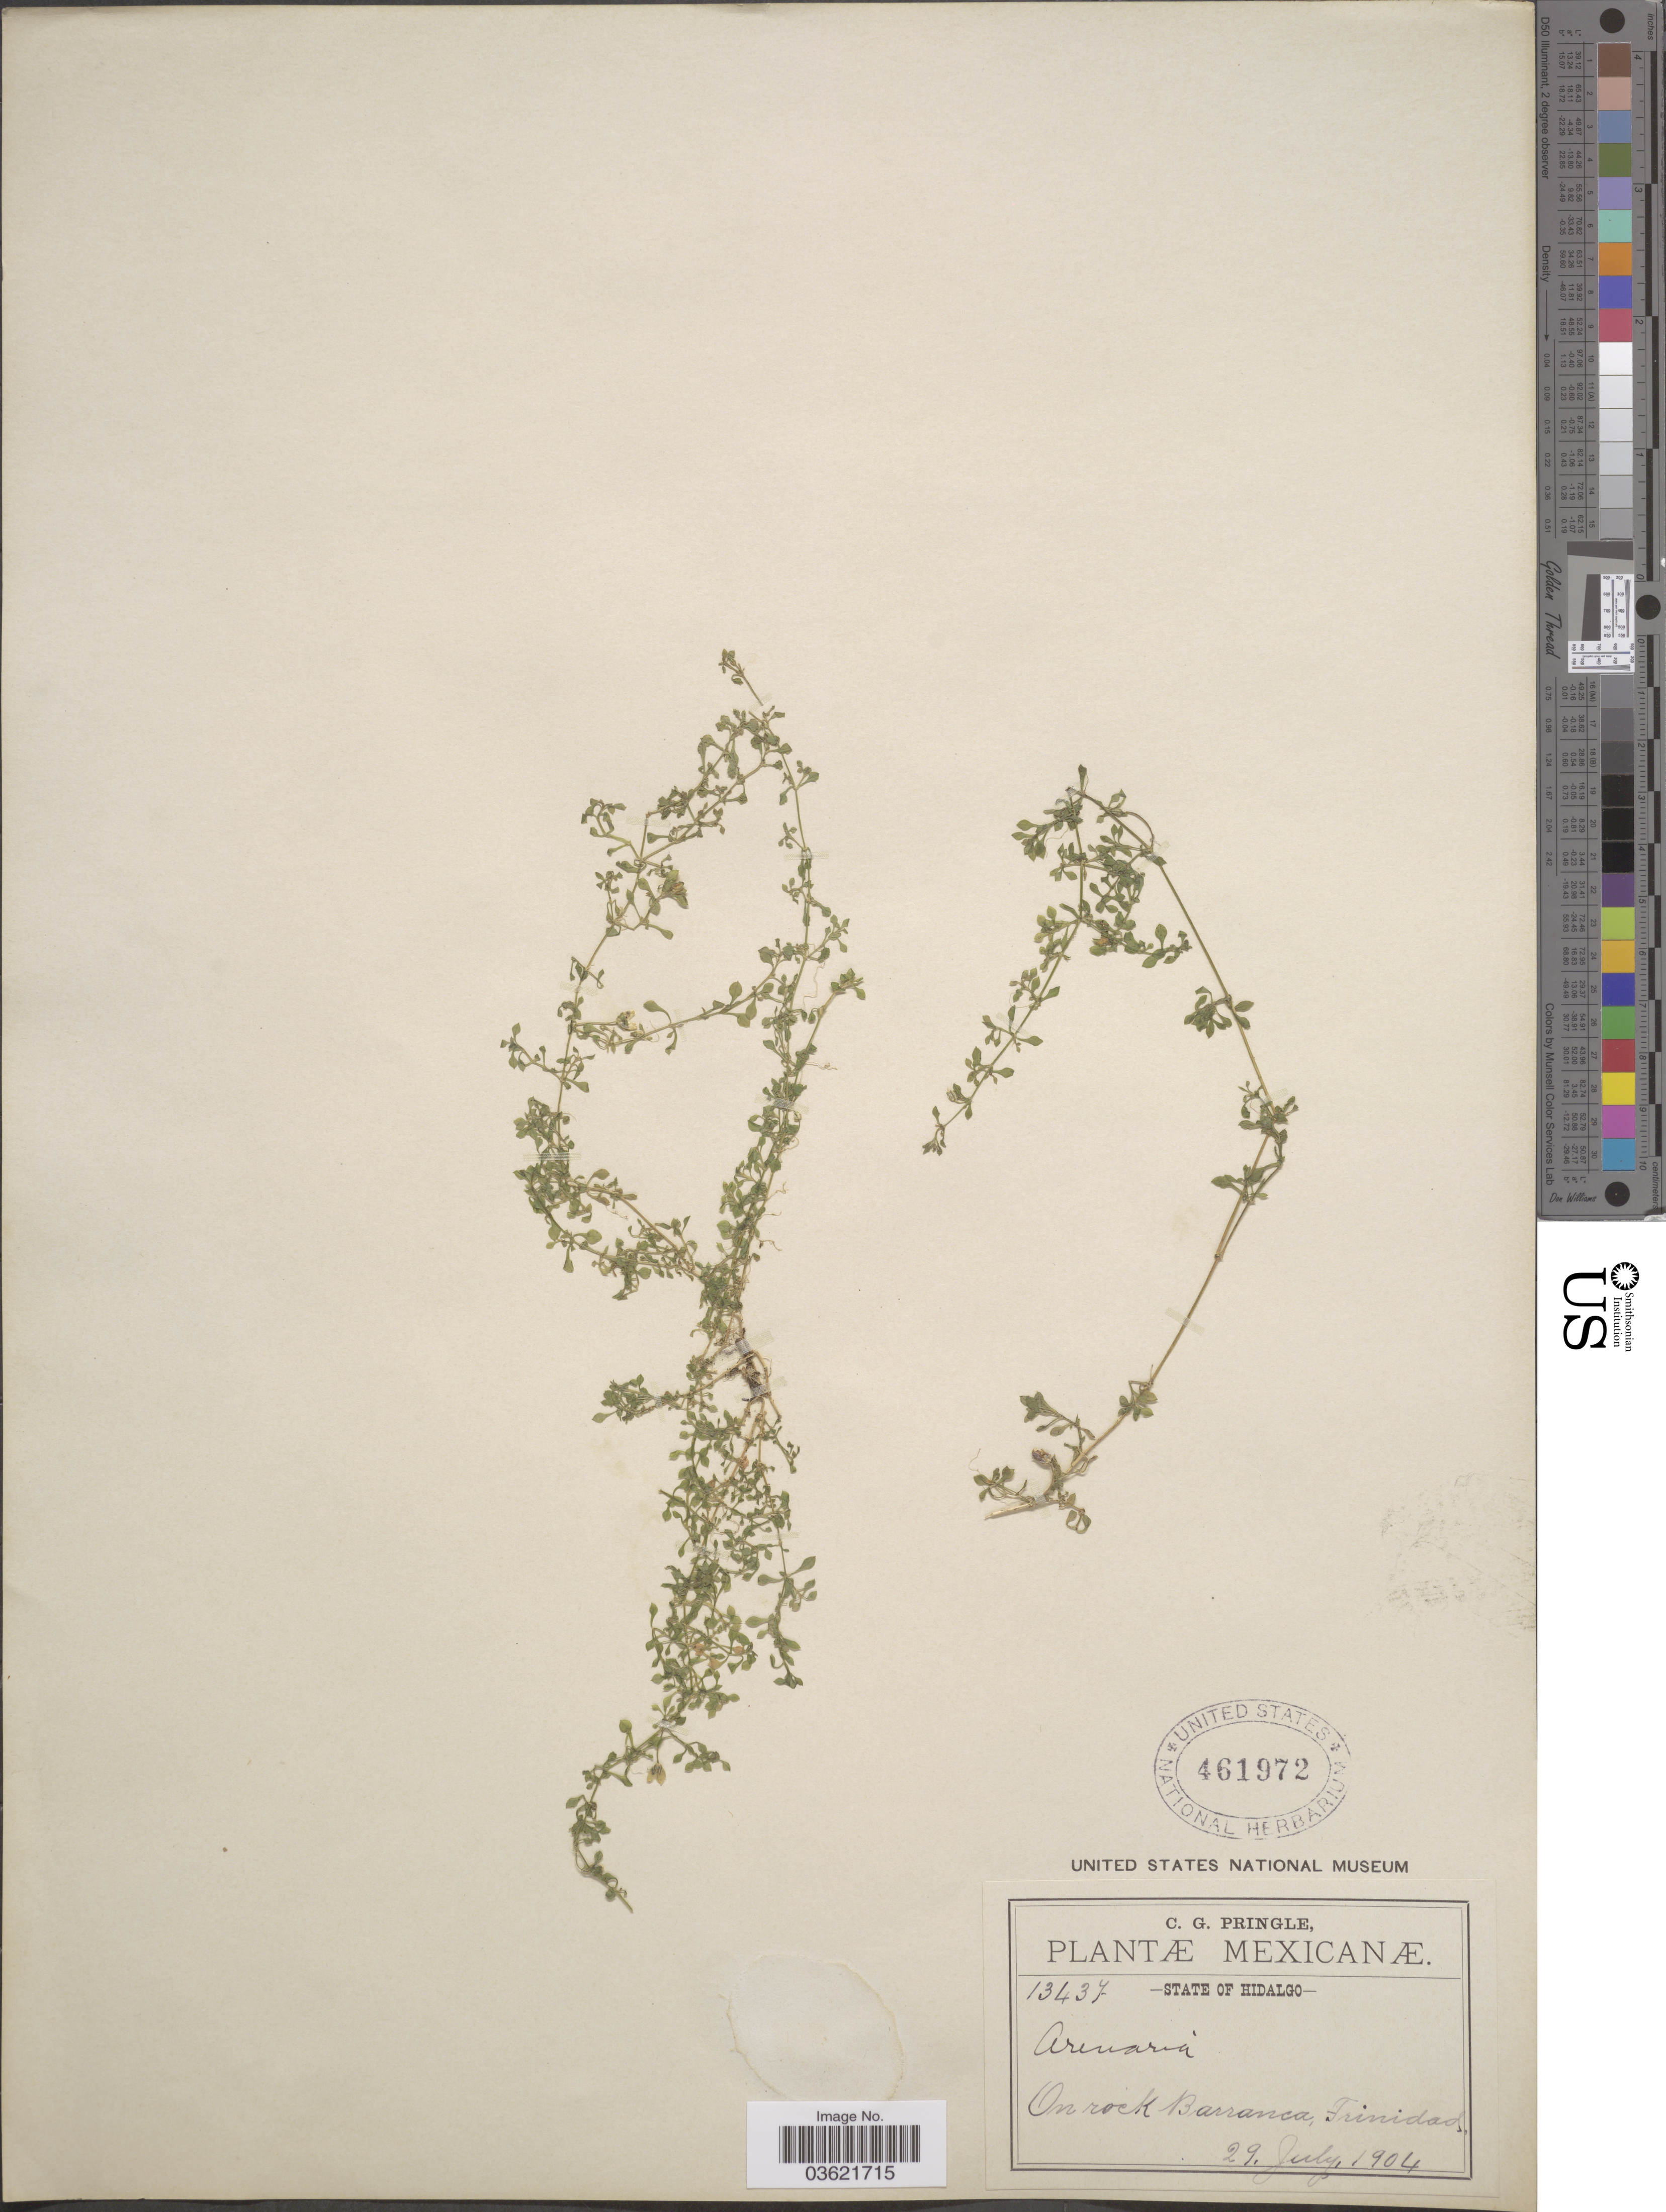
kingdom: Plantae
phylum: Tracheophyta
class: Magnoliopsida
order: Caryophyllales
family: Caryophyllaceae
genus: Arenaria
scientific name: Arenaria sp.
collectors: C. G. Pringle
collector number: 13437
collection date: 1904-07-29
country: Mexico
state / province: Hidalgo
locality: On rock Barranca, Trinidad.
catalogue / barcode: US 461972